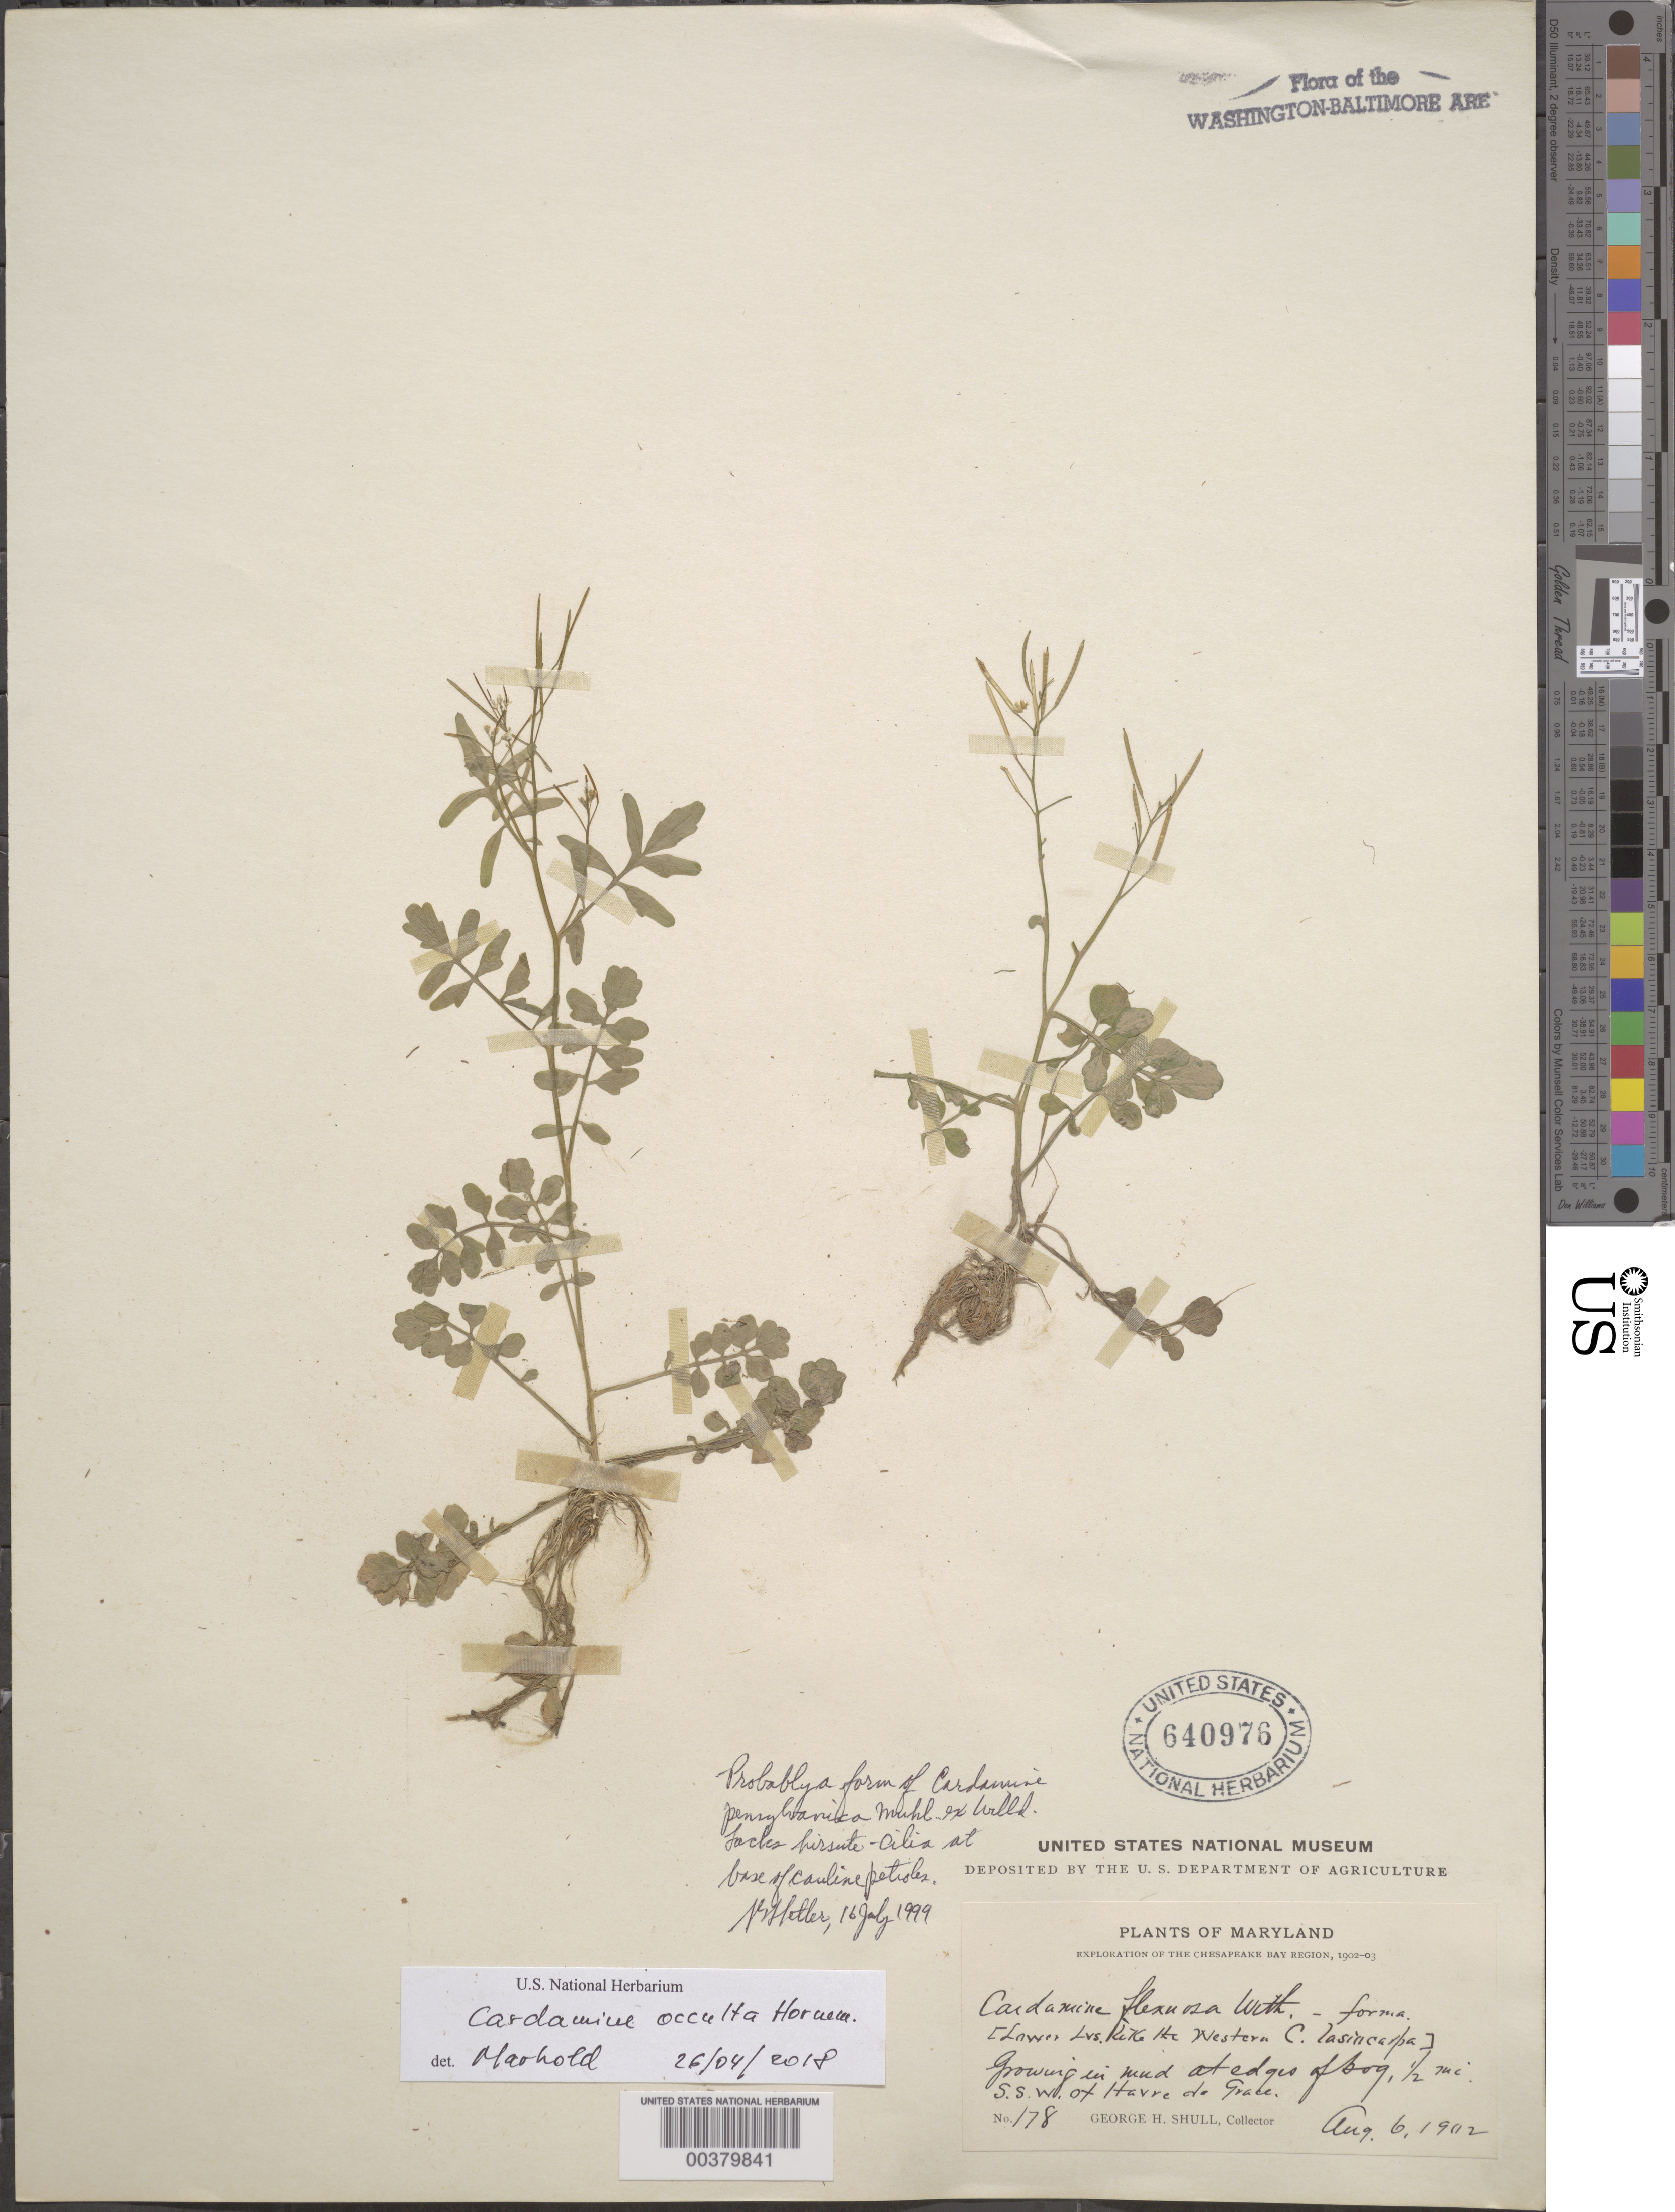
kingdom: Plantae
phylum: Tracheophyta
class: Magnoliopsida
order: Brassicales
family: Brassicaceae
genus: Cardamine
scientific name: Cardamine occulta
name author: Hornem.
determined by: Marhold, K.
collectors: G. H. Shull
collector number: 178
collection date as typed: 06 Aug 1902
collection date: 1902-08-06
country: United States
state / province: Maryland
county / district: Harford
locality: South-southwest of Havre De Grace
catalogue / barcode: US 640976